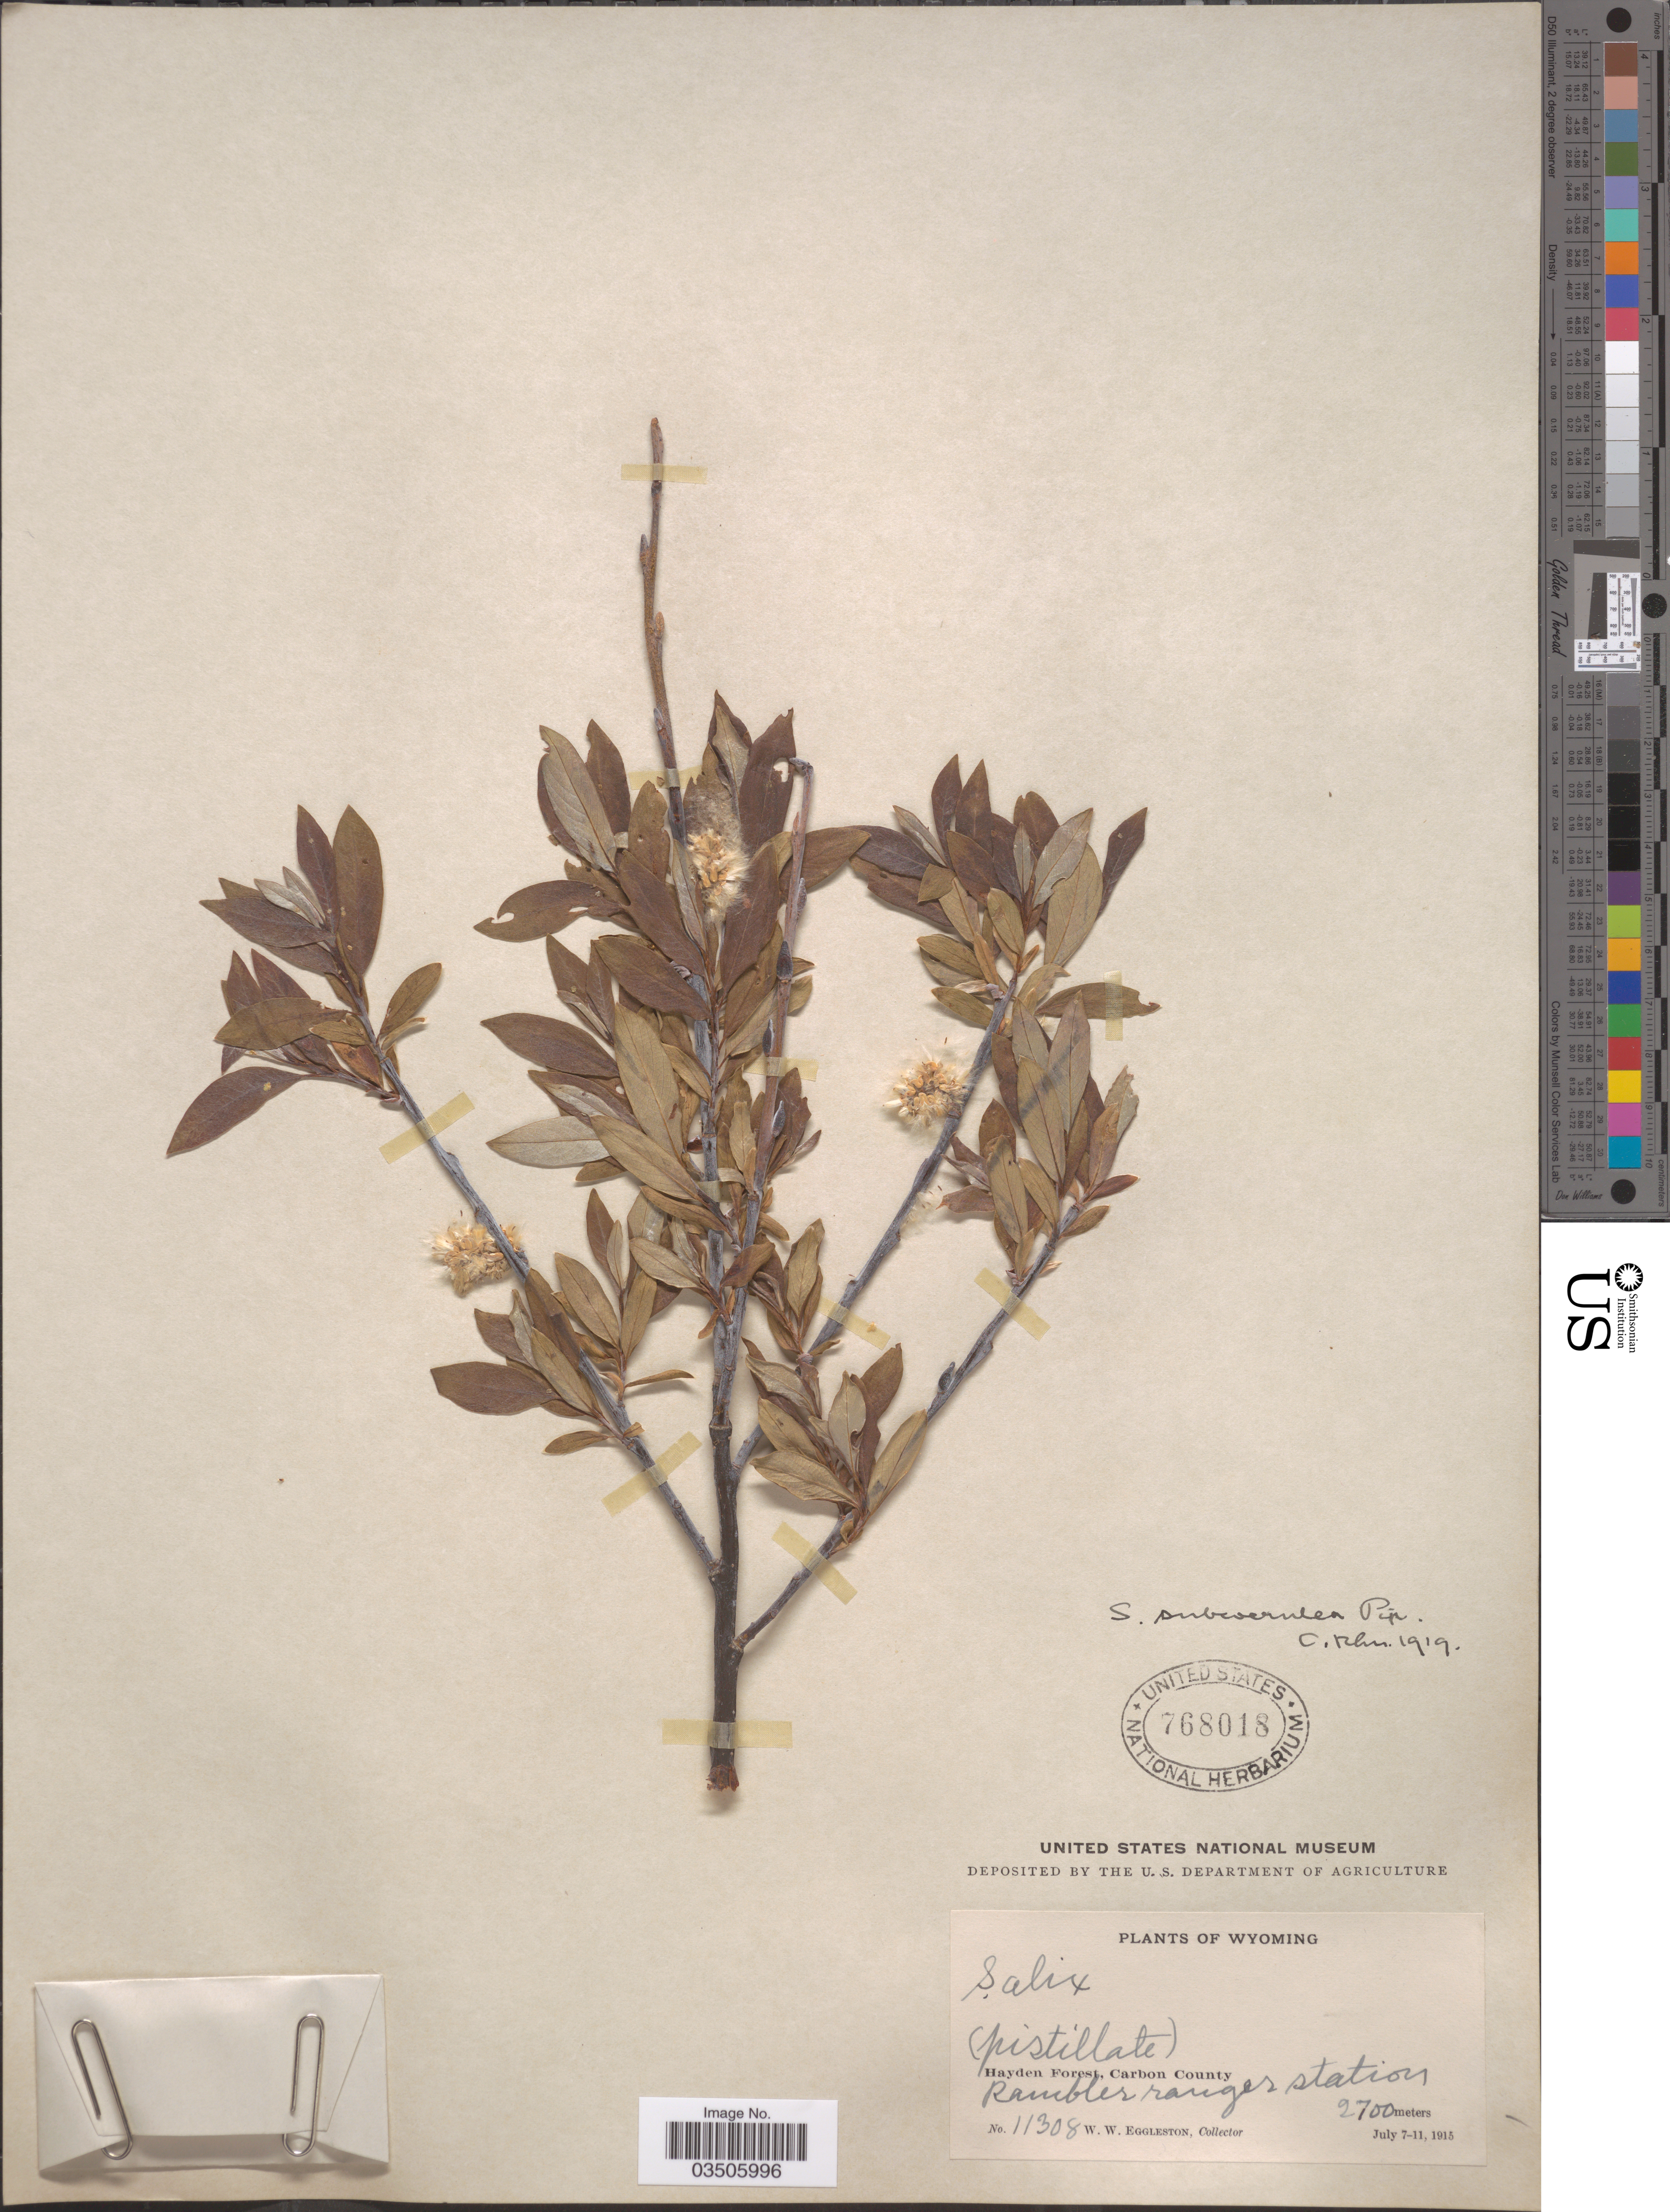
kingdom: Plantae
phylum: Tracheophyta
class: Magnoliopsida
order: Malpighiales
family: Salicaceae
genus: Salix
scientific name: Salix subcoerulea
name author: Piper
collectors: W. W. Eggleston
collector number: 11308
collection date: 1915-07-07/1915-07-11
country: United States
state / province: Wyoming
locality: Hayden Forest, Carbon County. Rambler ranger station.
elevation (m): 2700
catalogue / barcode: US 768018